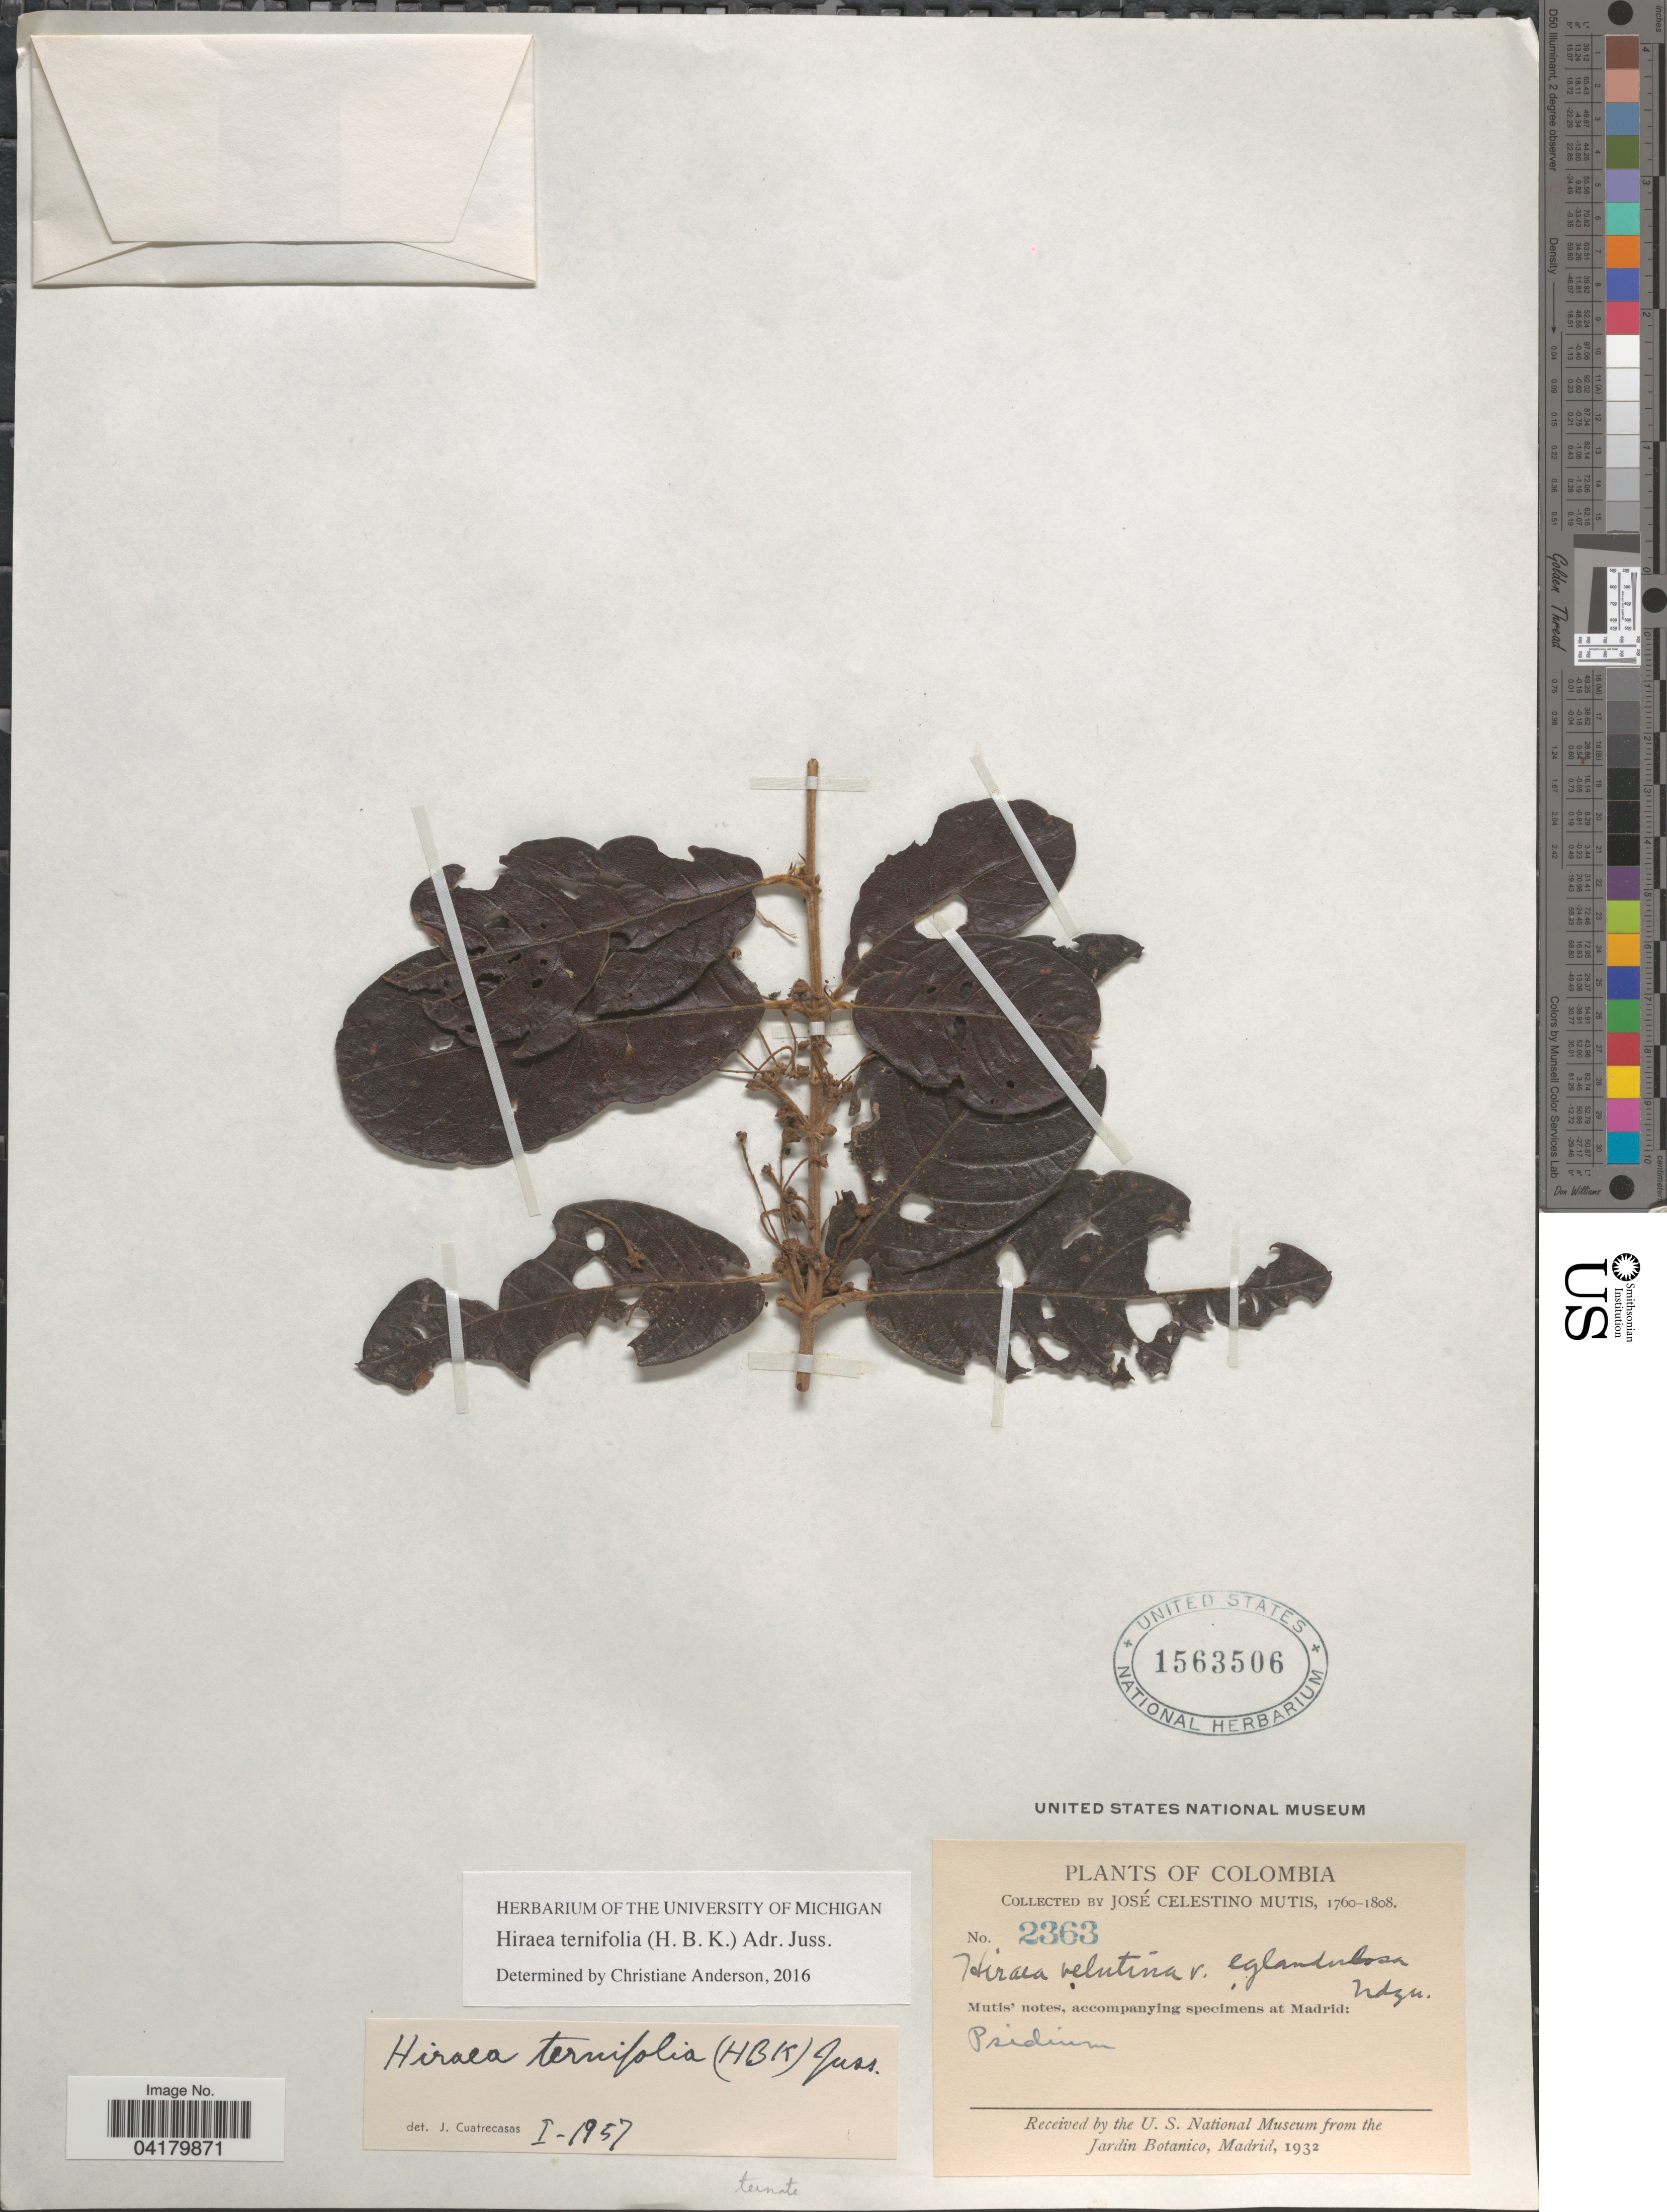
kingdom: Plantae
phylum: Tracheophyta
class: Magnoliopsida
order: Malpighiales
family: Malpighiaceae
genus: Hiraea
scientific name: Hiraea ternifolia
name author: (Kunth) A. Juss.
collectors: J. C. B. Mutis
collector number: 2363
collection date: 1760/1808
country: Colombia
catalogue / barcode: US 1563506